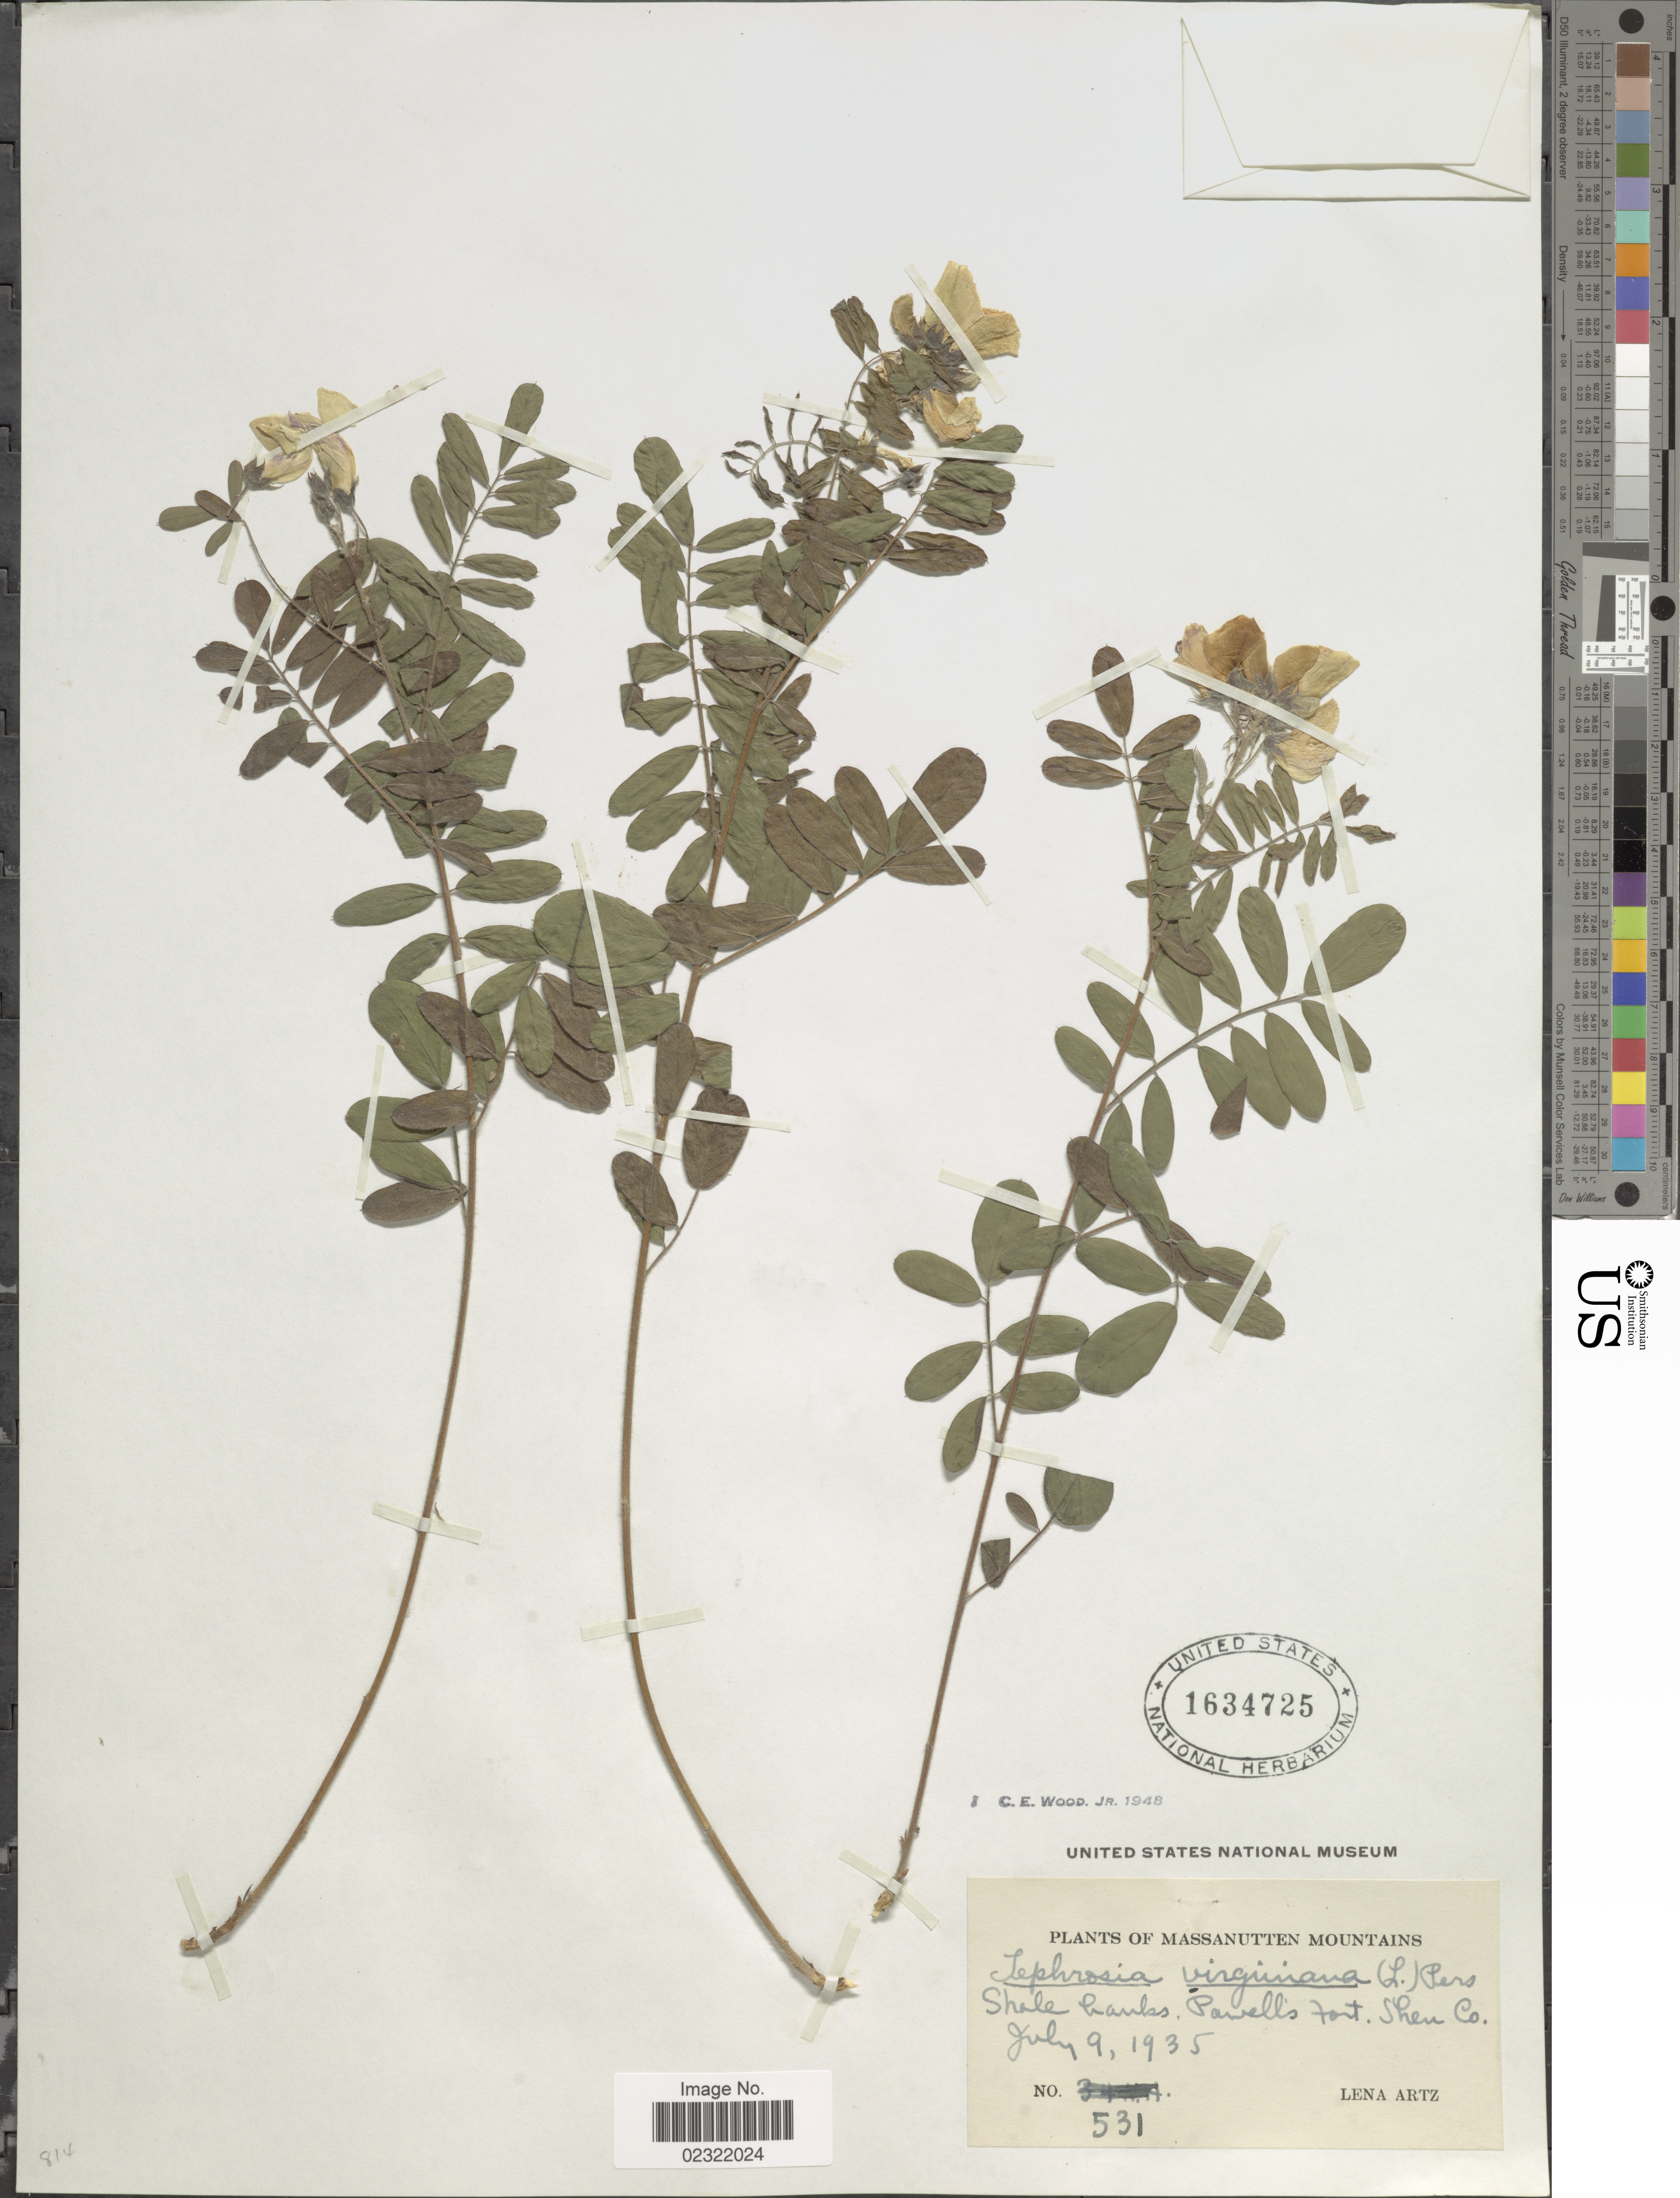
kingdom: Plantae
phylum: Tracheophyta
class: Magnoliopsida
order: Fabales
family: Fabaceae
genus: Tephrosia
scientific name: Tephrosia virginiana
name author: (L.) Pers.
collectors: L. Artz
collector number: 531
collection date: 1935-07-09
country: United States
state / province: Virginia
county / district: Shenandoah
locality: Massanutten Mountains, Shale banks, Powell's Fort. Shen. Co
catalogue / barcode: US 1634725